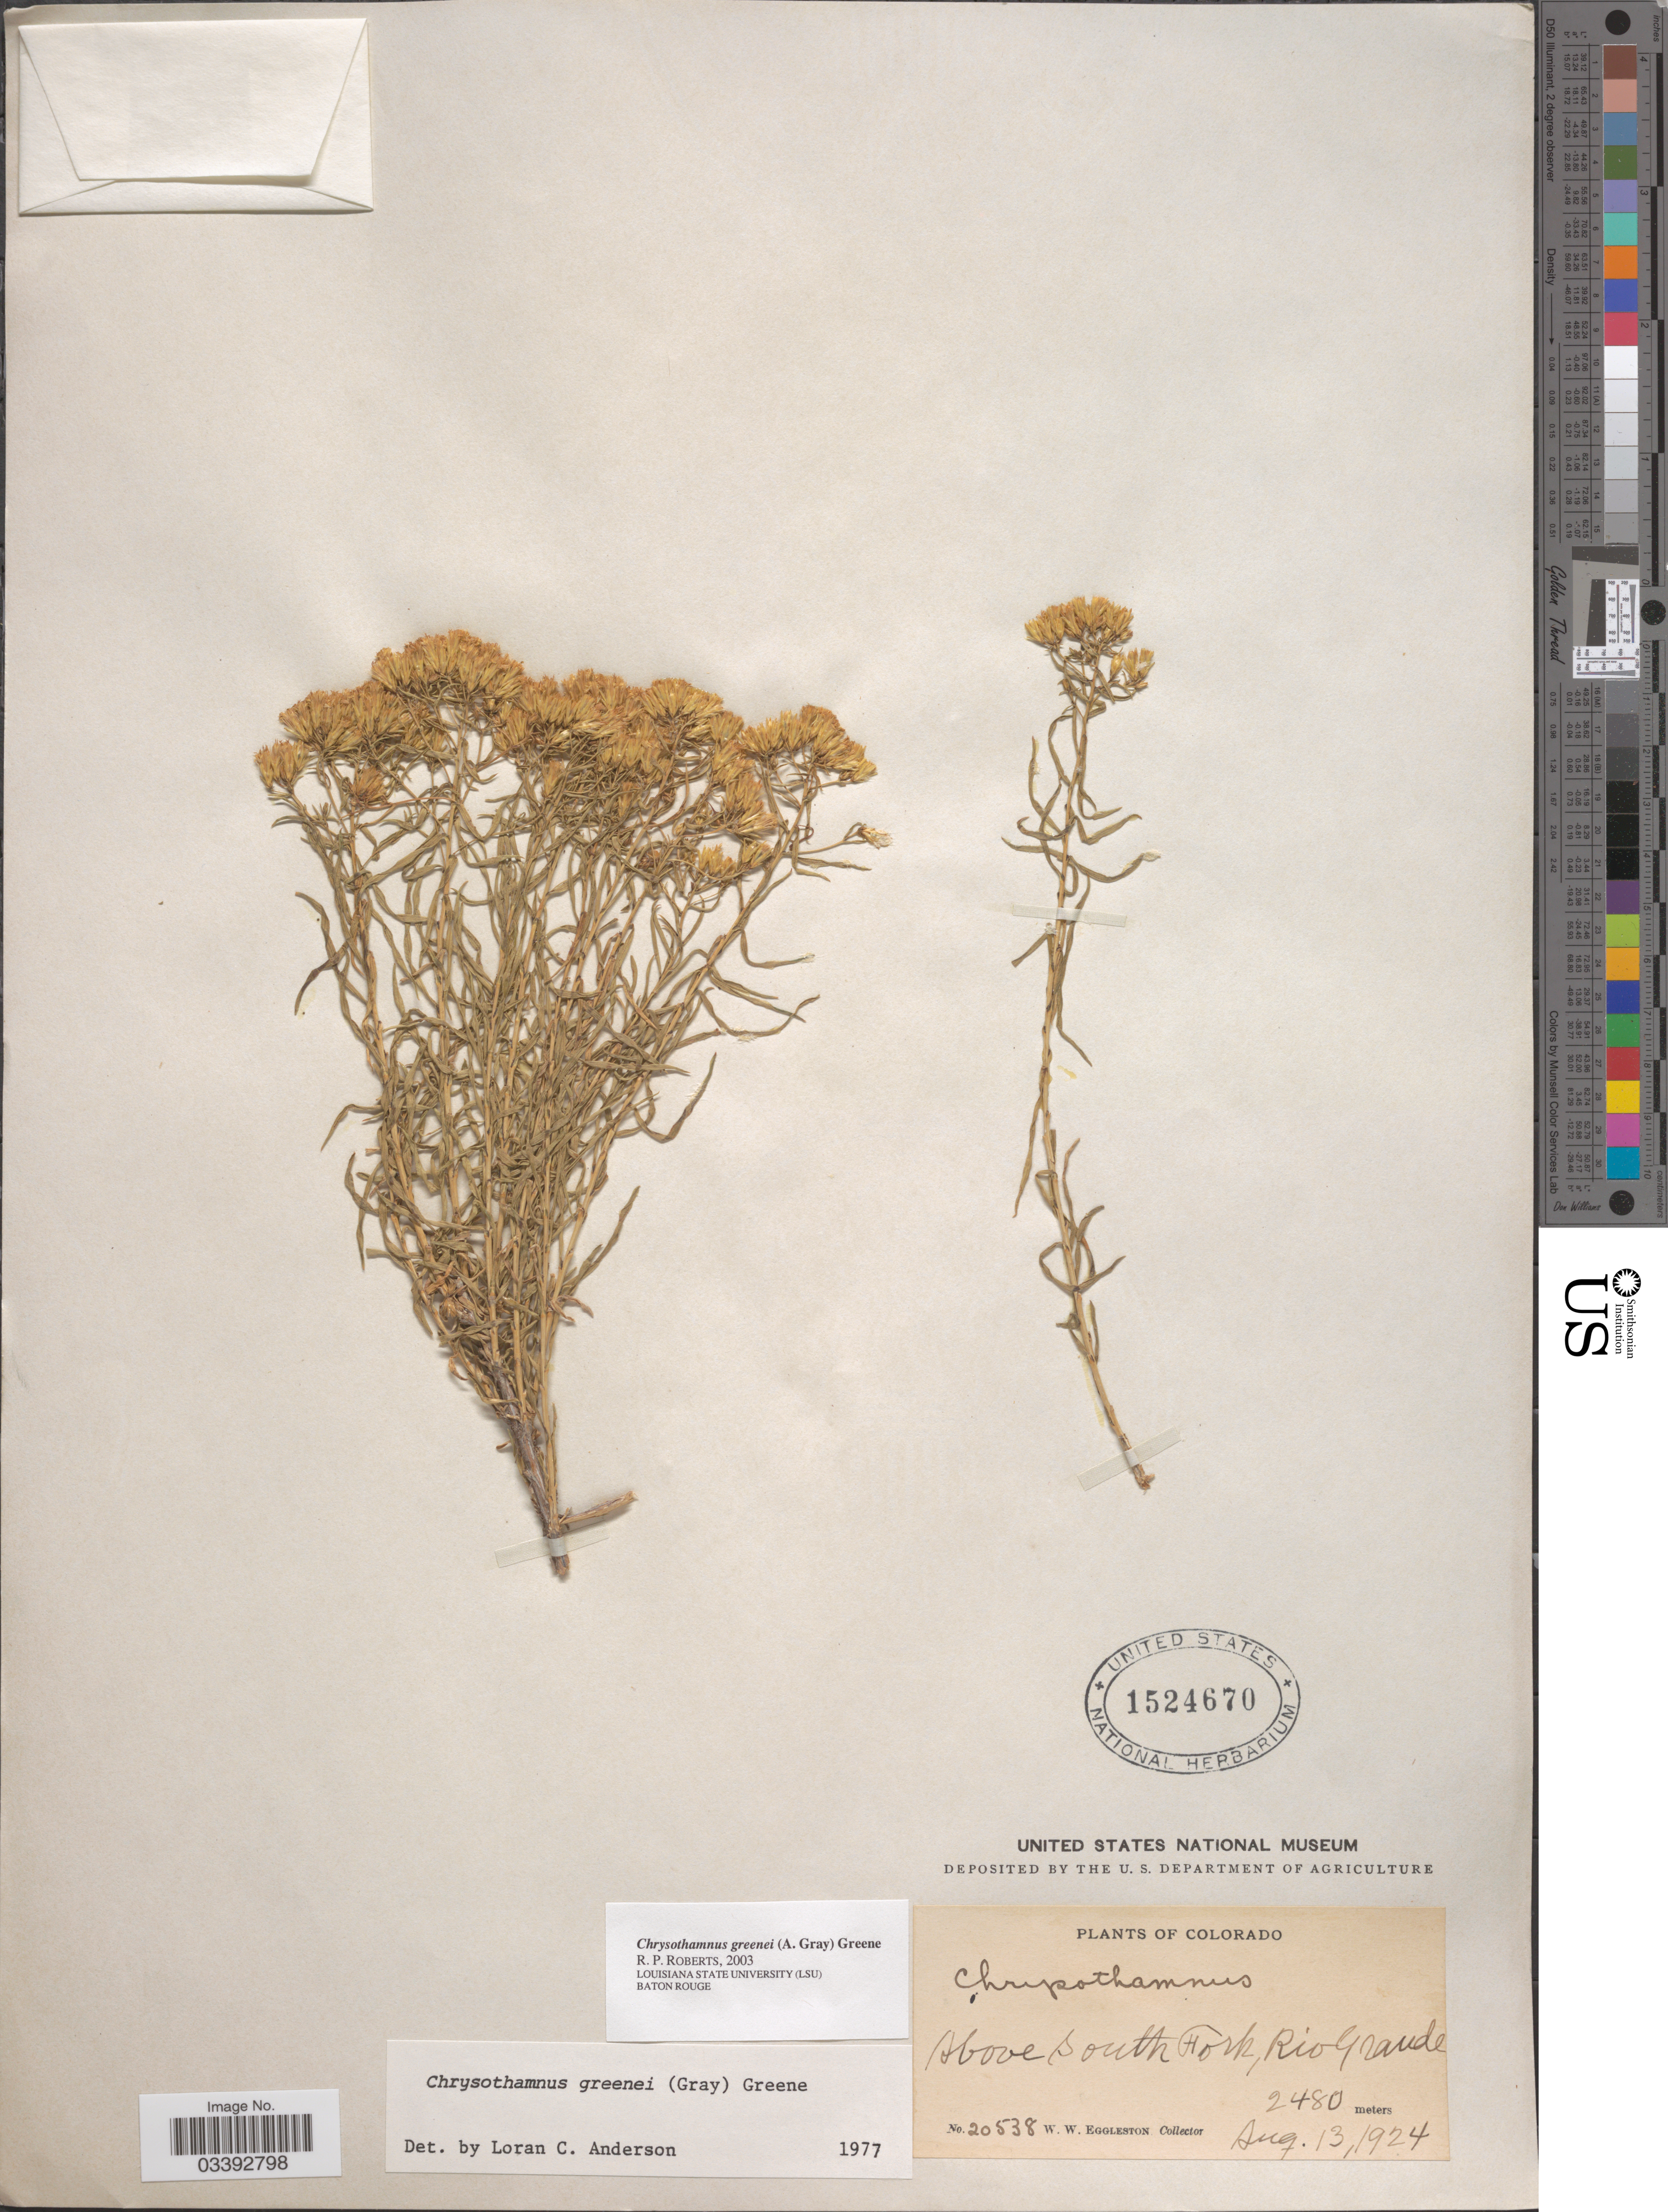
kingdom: Plantae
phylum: Tracheophyta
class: Magnoliopsida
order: Asterales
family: Asteraceae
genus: Chrysothamnus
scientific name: Chrysothamnus greenei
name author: (A. Gray) Greene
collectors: W. W. Eggleston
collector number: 20538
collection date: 1924-08-13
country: United States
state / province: Colorado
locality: Above south Fork, Rio Grande.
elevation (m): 2480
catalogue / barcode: US 1524670